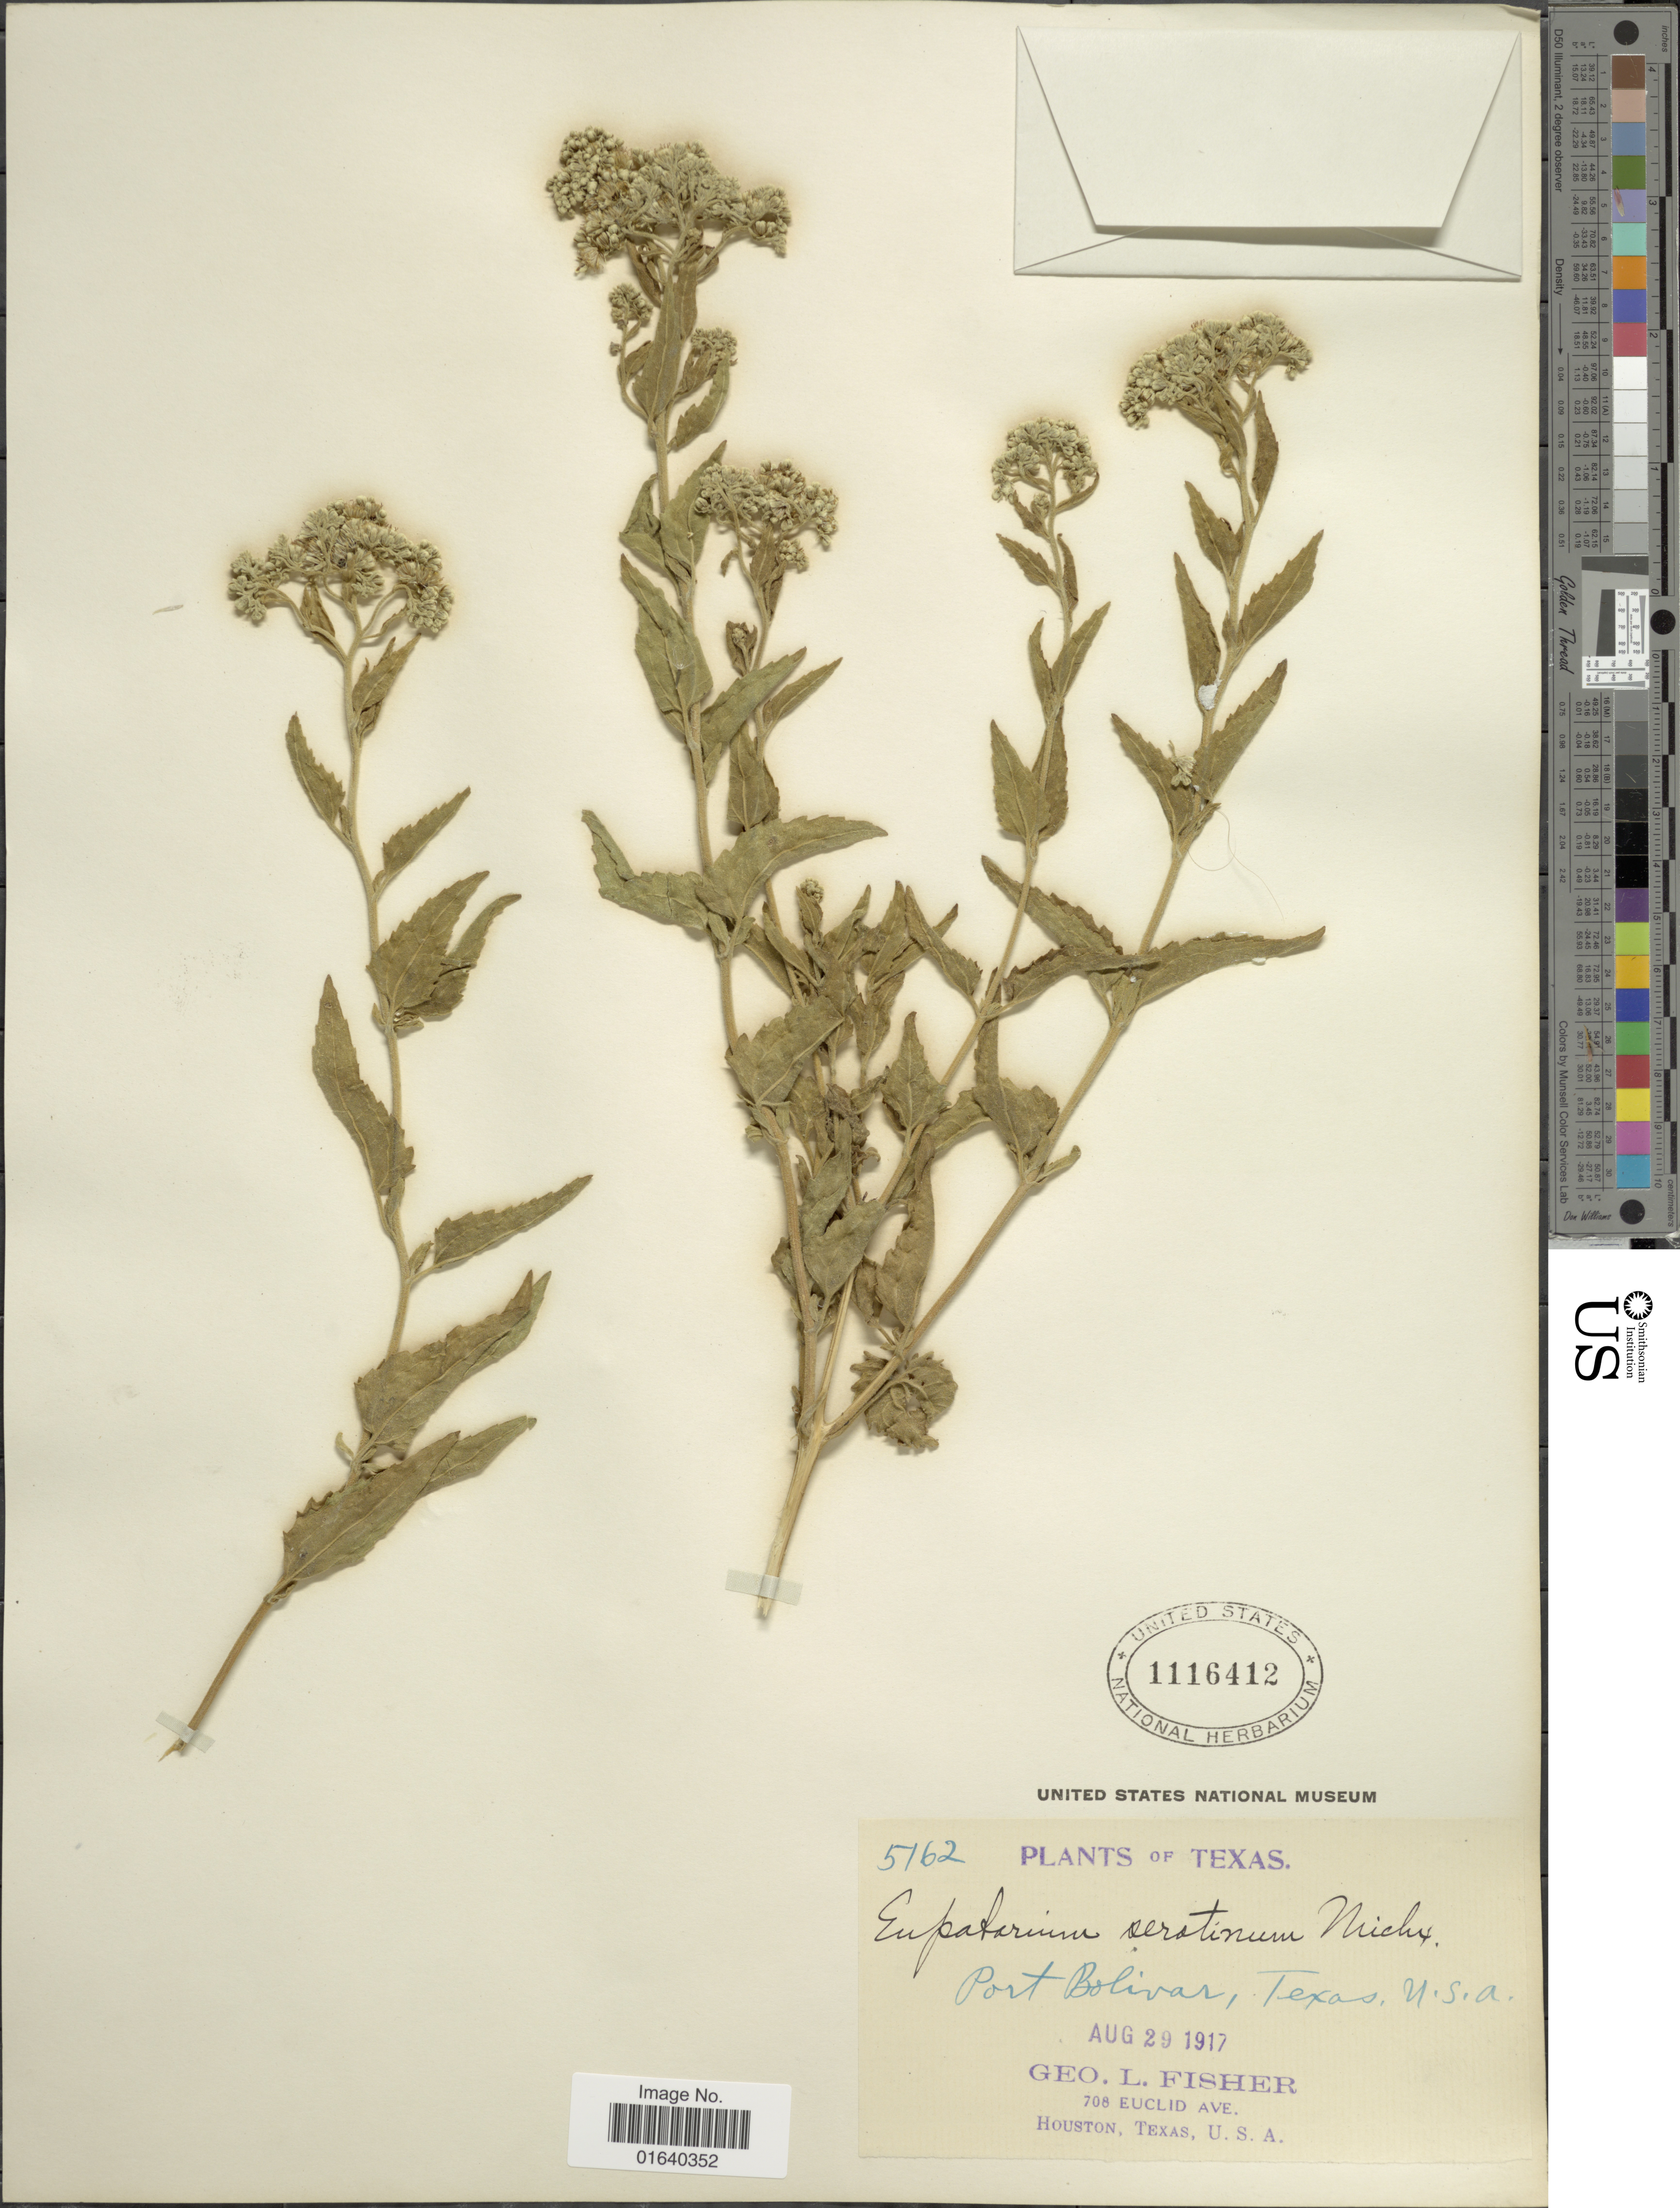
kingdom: Plantae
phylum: Tracheophyta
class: Magnoliopsida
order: Asterales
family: Asteraceae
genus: Eupatorium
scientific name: Eupatorium serotinum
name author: Michx.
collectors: G. L. Fisher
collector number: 5162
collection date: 1917-08-29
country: United States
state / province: Texas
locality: Port Bolivar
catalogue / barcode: US 1116412